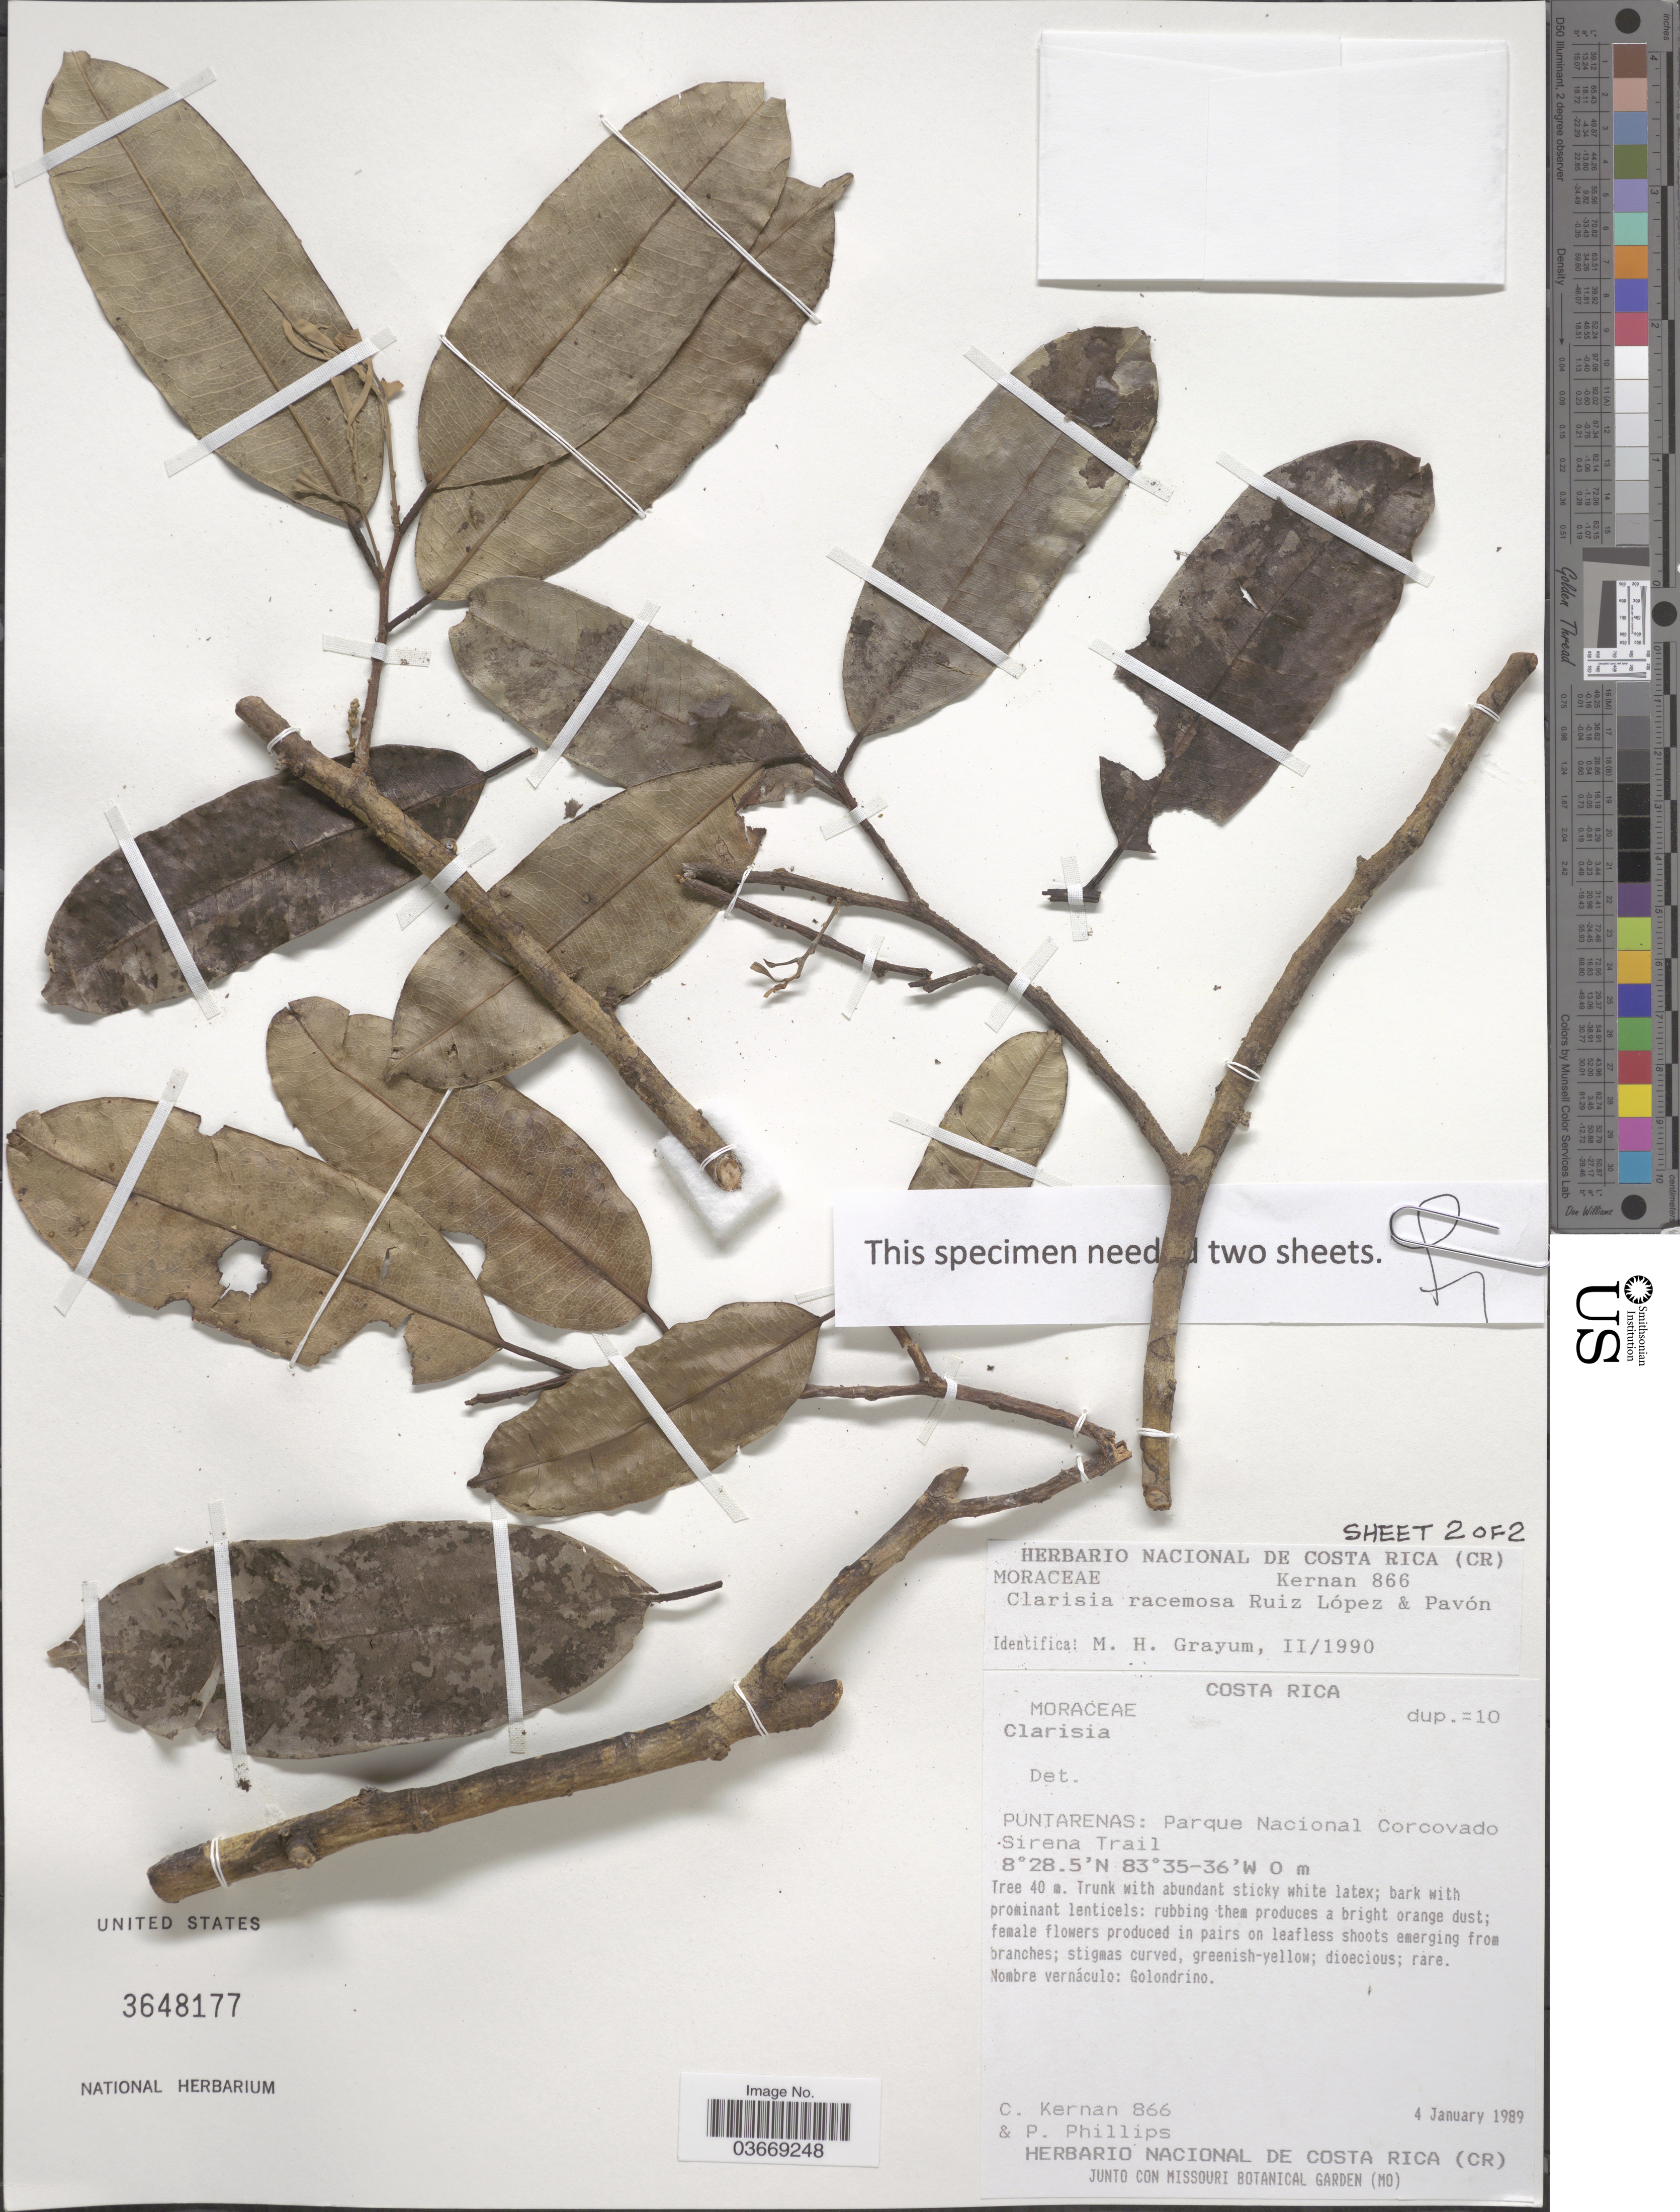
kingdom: Plantae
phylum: Tracheophyta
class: Magnoliopsida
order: Rosales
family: Moraceae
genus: Clarisia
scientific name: Clarisia racemosa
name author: Ruiz & Pav.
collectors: C. Kernan & P. Phillips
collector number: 866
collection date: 1989-01-04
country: Costa Rica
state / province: Puntarenas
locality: Parque Nacional Corcovado Sirena Trail.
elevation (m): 0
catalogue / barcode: US 3648177